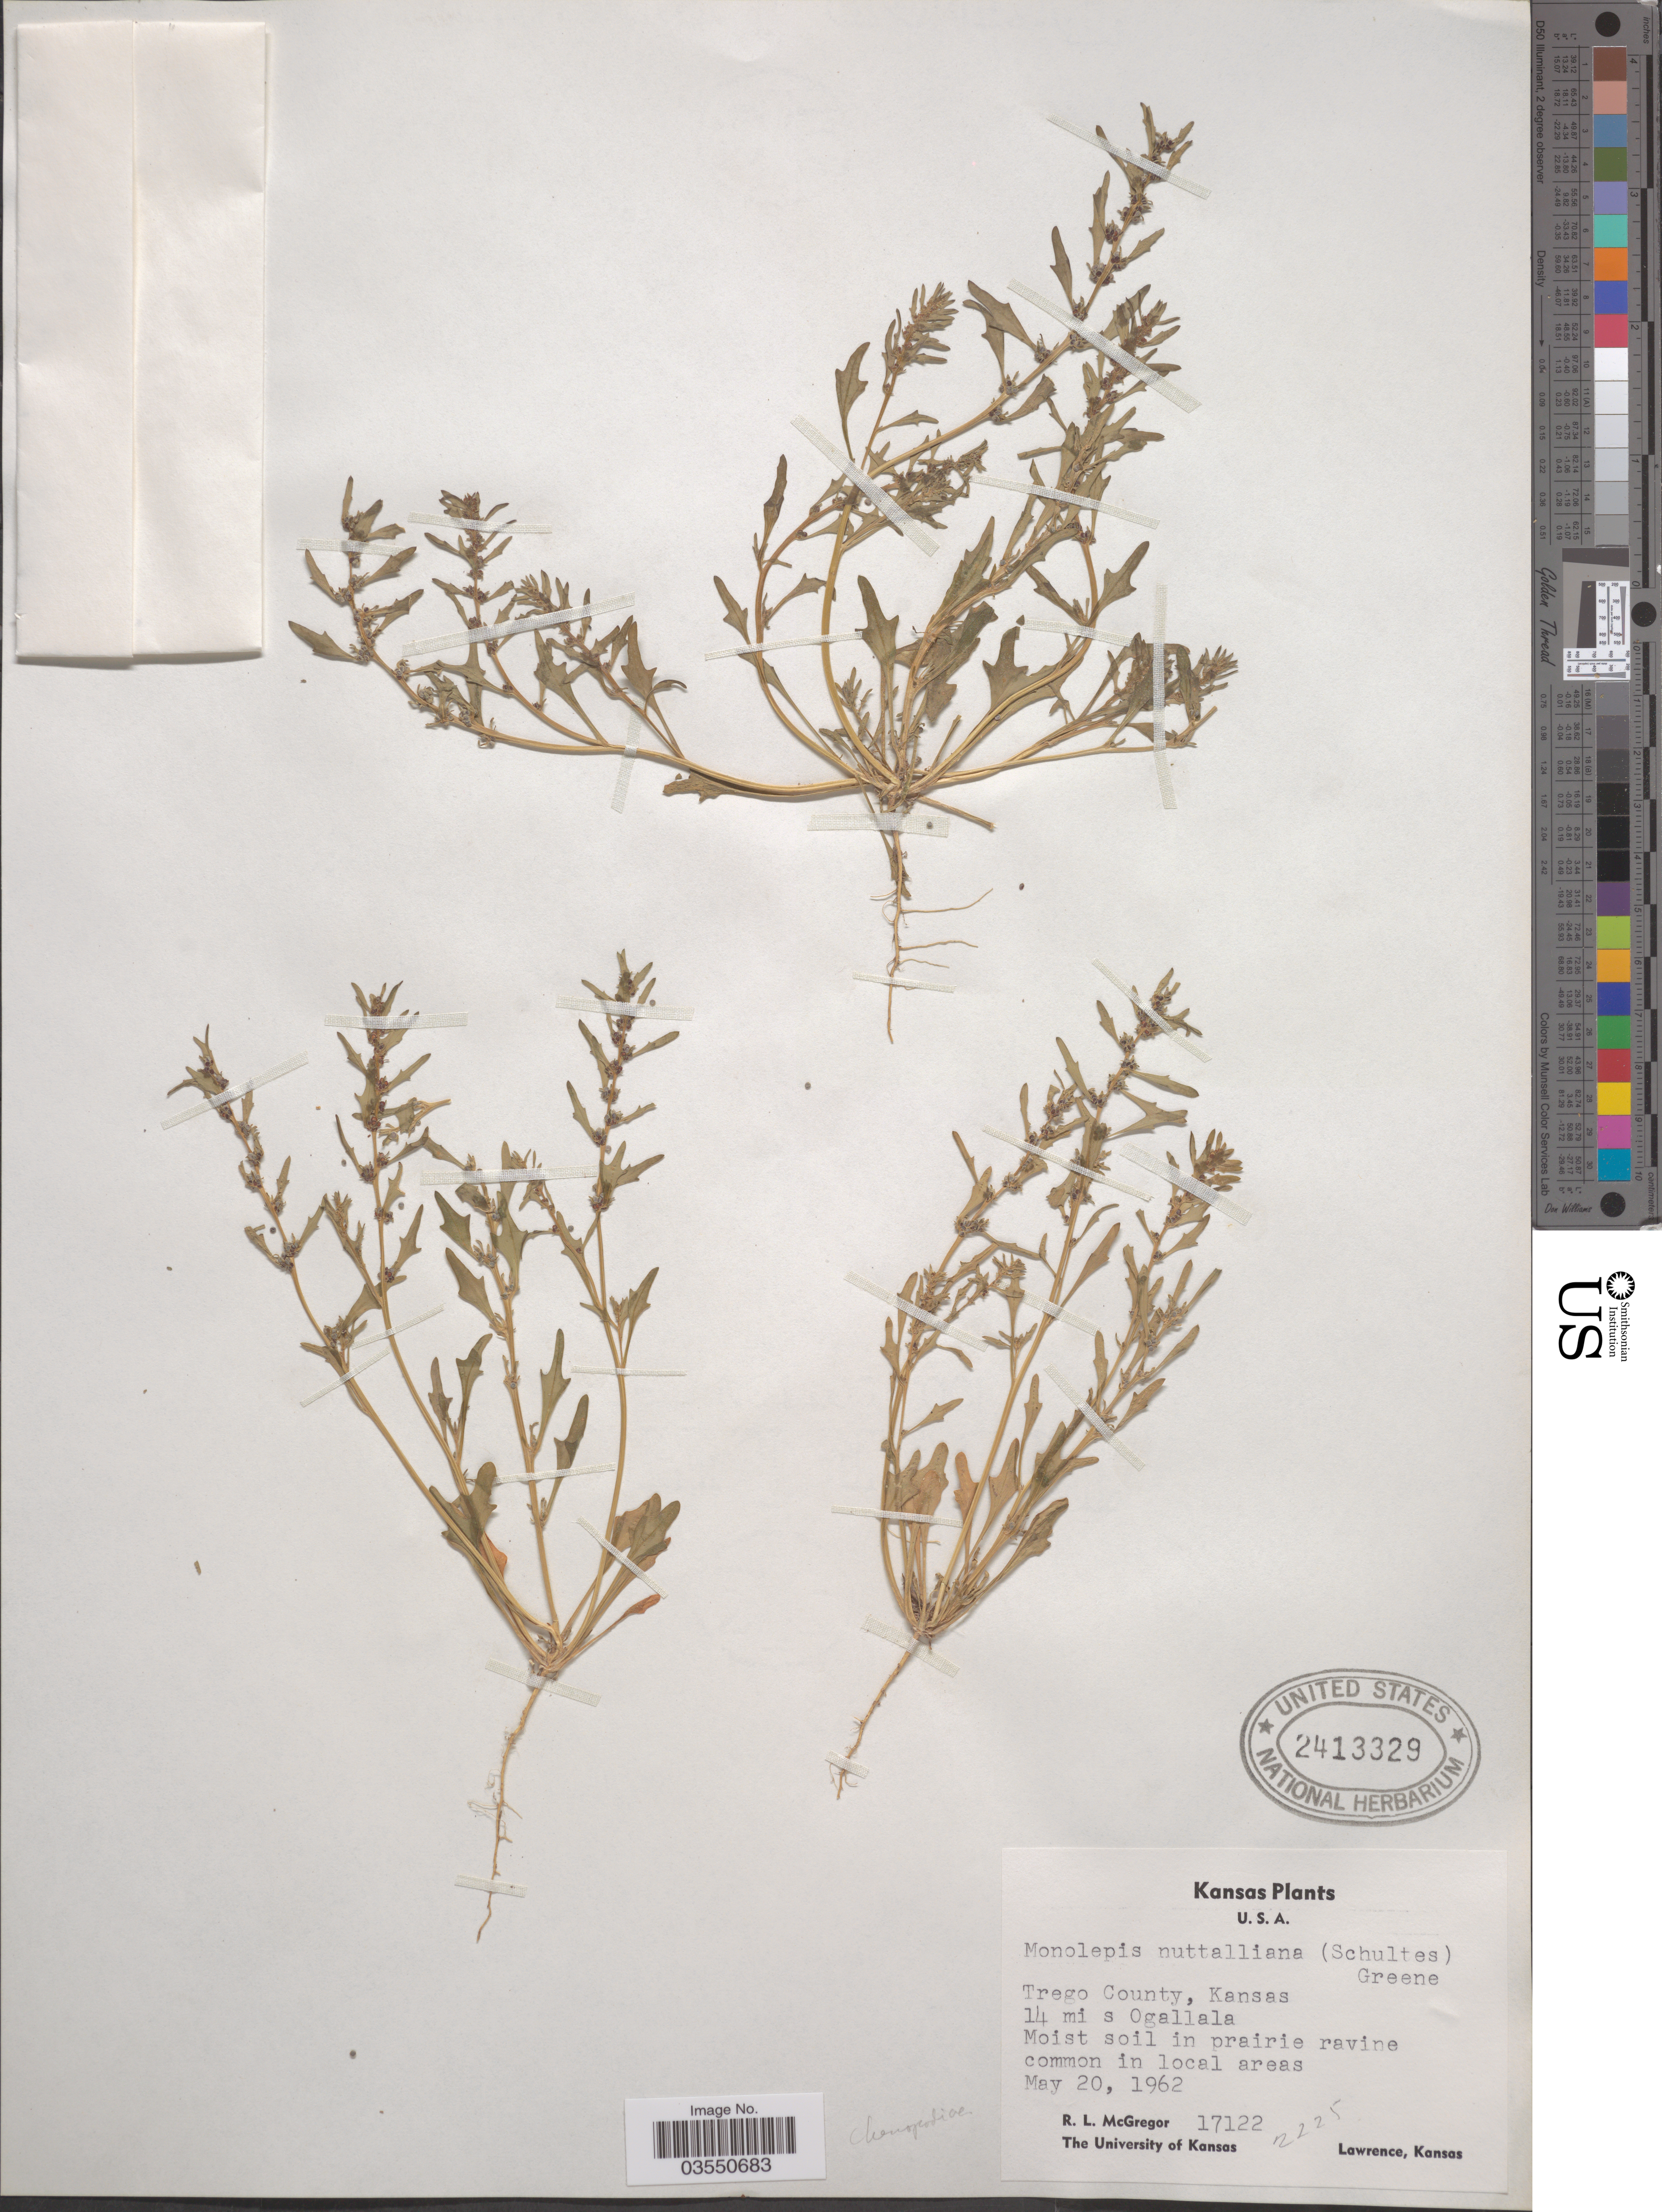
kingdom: Plantae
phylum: Tracheophyta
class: Magnoliopsida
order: Caryophyllales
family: Amaranthaceae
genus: Blitum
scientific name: Blitum nuttallianum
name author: Schult.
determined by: U.S. National Herbarium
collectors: R. McGregor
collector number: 17122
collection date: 1962-05-20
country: United States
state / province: Kansas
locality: Trego County. 14 mi S Ogallala.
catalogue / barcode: US 2413329